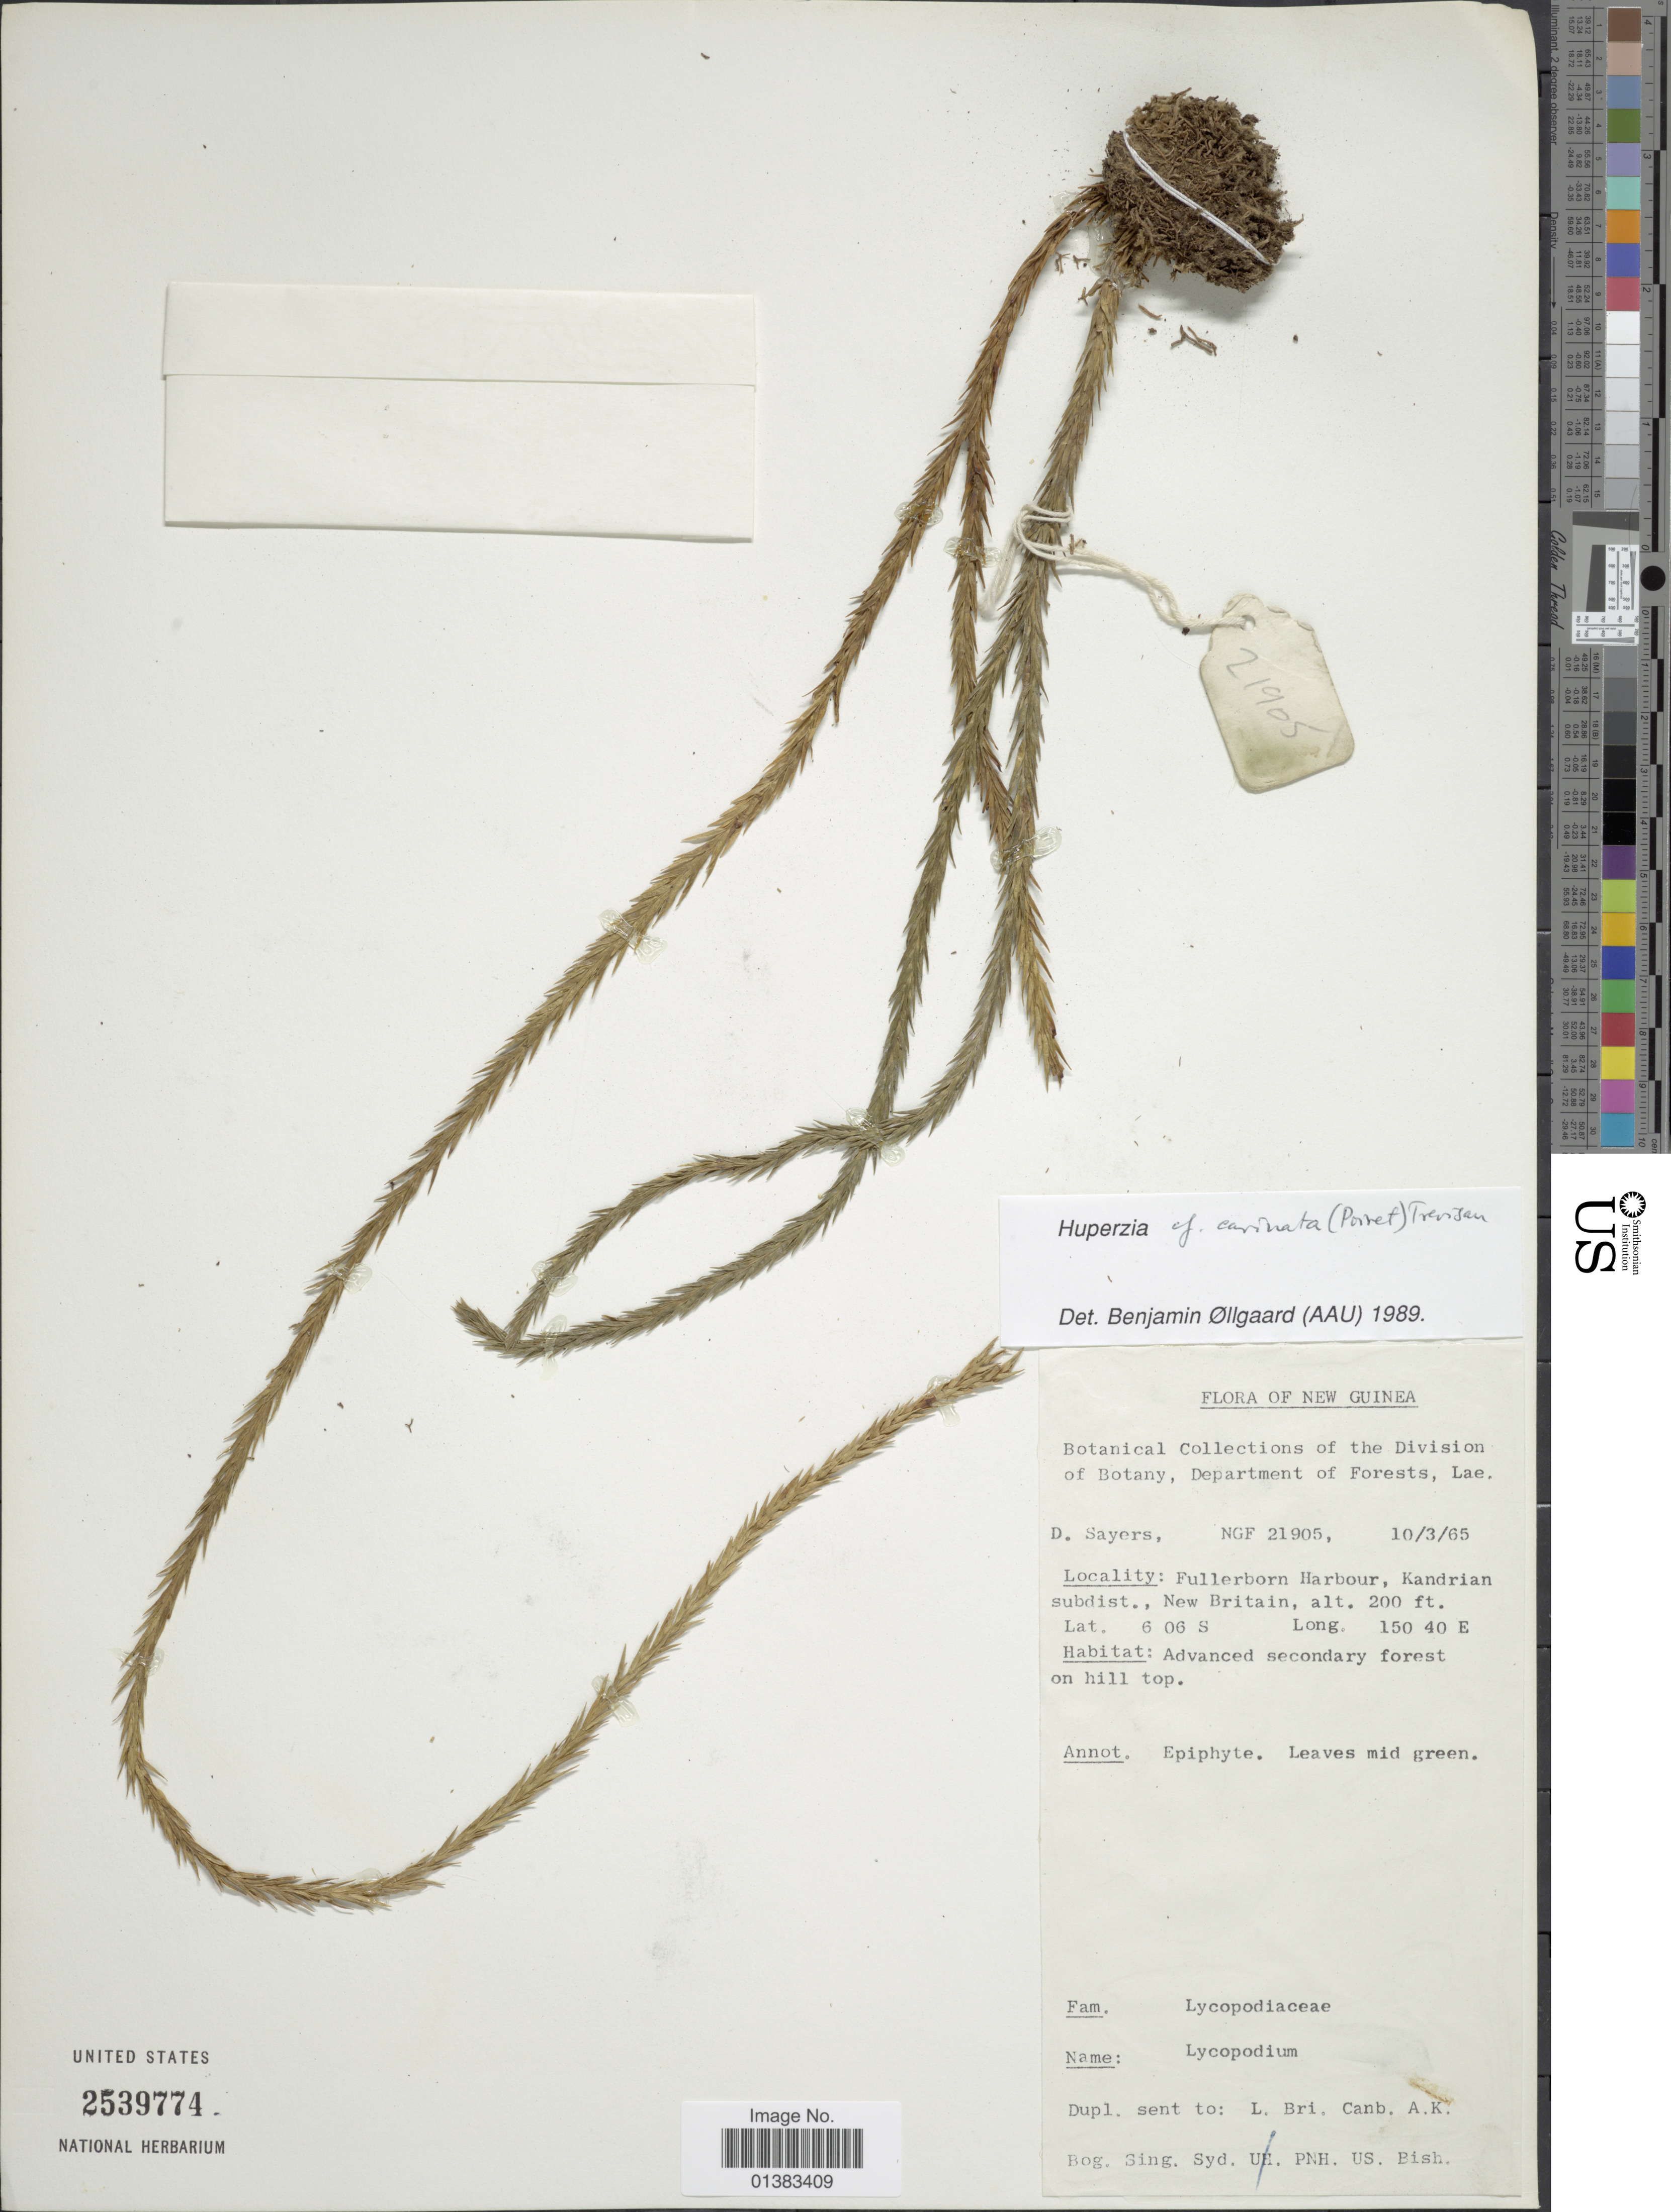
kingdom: Plantae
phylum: Tracheophyta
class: Lycopodiopsida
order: Lycopodiales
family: Lycopodiaceae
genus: Phlegmariurus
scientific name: Phlegmariurus carinatus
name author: (Desv.) Ching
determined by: Field, A. R.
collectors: D. Sayers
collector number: NGF 21905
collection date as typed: Transcribed d/m/y: 10/3/65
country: Papua New Guinea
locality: New Guinea, Fullerborn Harbour, Kandrian subdist., New Britain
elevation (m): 61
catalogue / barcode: US 2539774